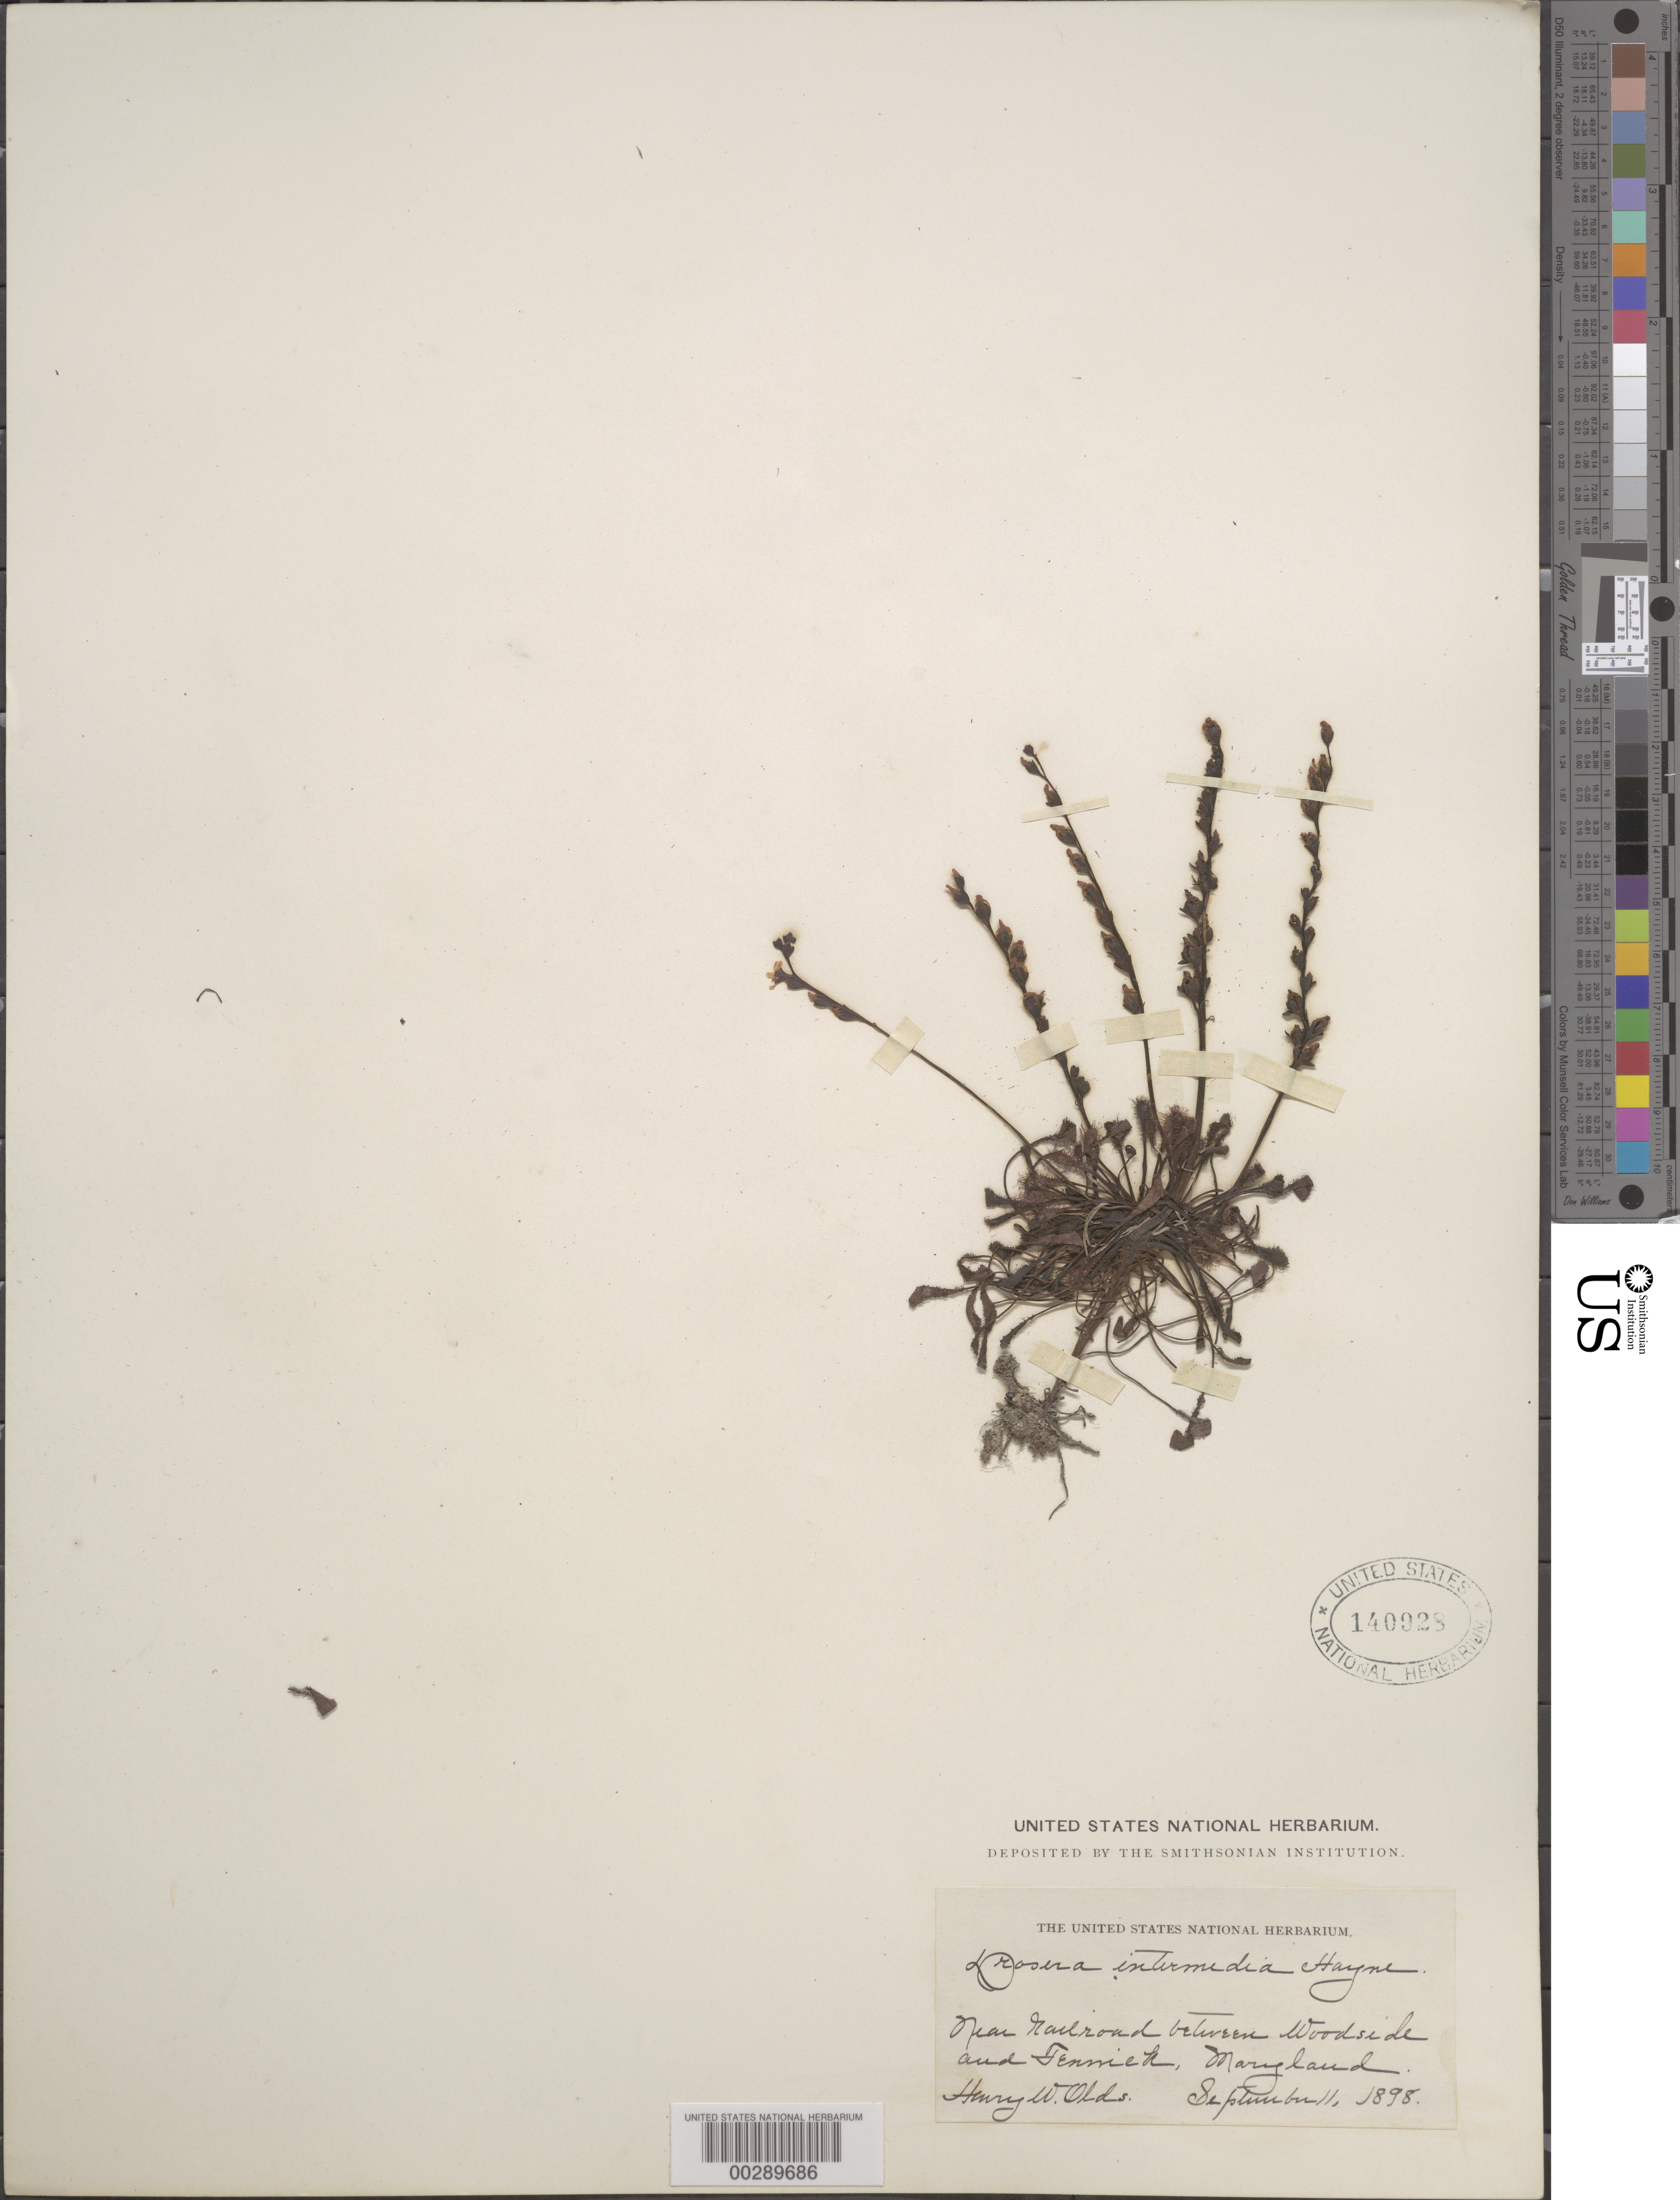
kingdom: Plantae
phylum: Tracheophyta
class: Magnoliopsida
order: Caryophyllales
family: Droseraceae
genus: Drosera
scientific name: Drosera intermedia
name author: Hayne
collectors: H. W. Olds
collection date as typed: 11 Sep 1898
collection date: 1898-09-11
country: United States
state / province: Maryland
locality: Between woodside and fennick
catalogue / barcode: US 140928